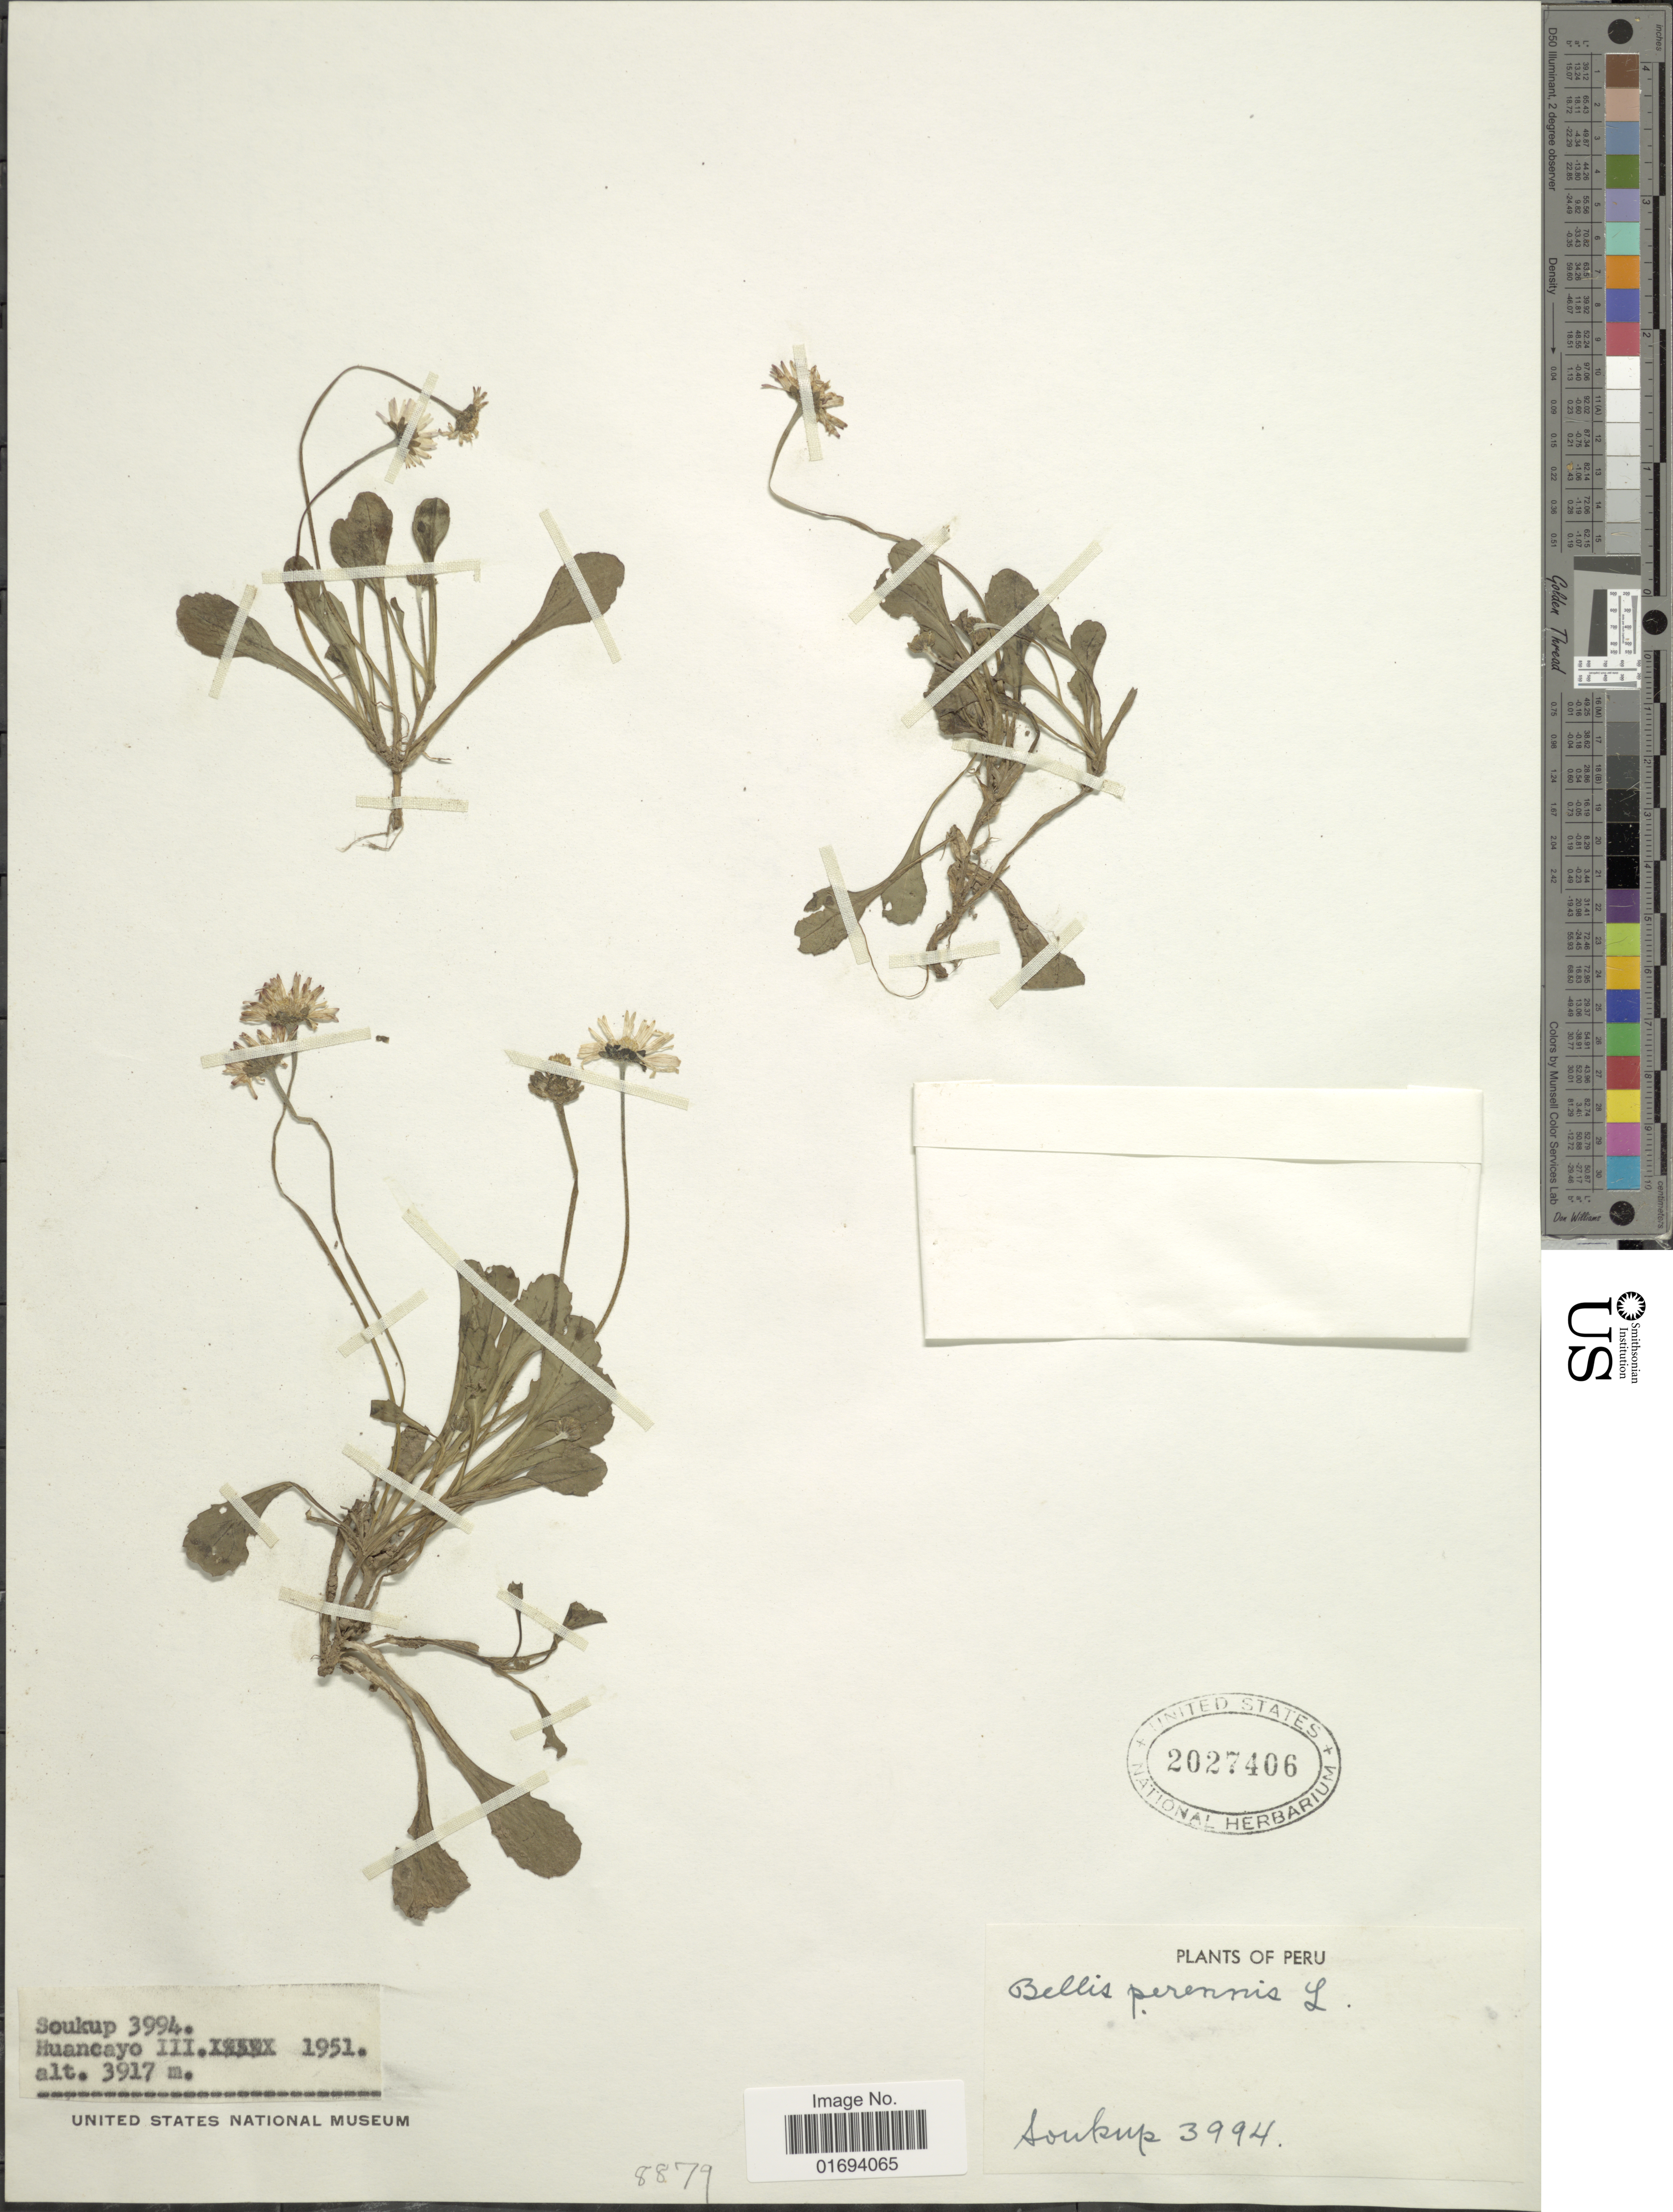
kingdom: Plantae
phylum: Tracheophyta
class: Magnoliopsida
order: Asterales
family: Asteraceae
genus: Bellis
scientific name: Bellis perennis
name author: L.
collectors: J. Soukup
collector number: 3994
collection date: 1951-03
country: Peru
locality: Huancayo. Peru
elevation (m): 3917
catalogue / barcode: US 2027406